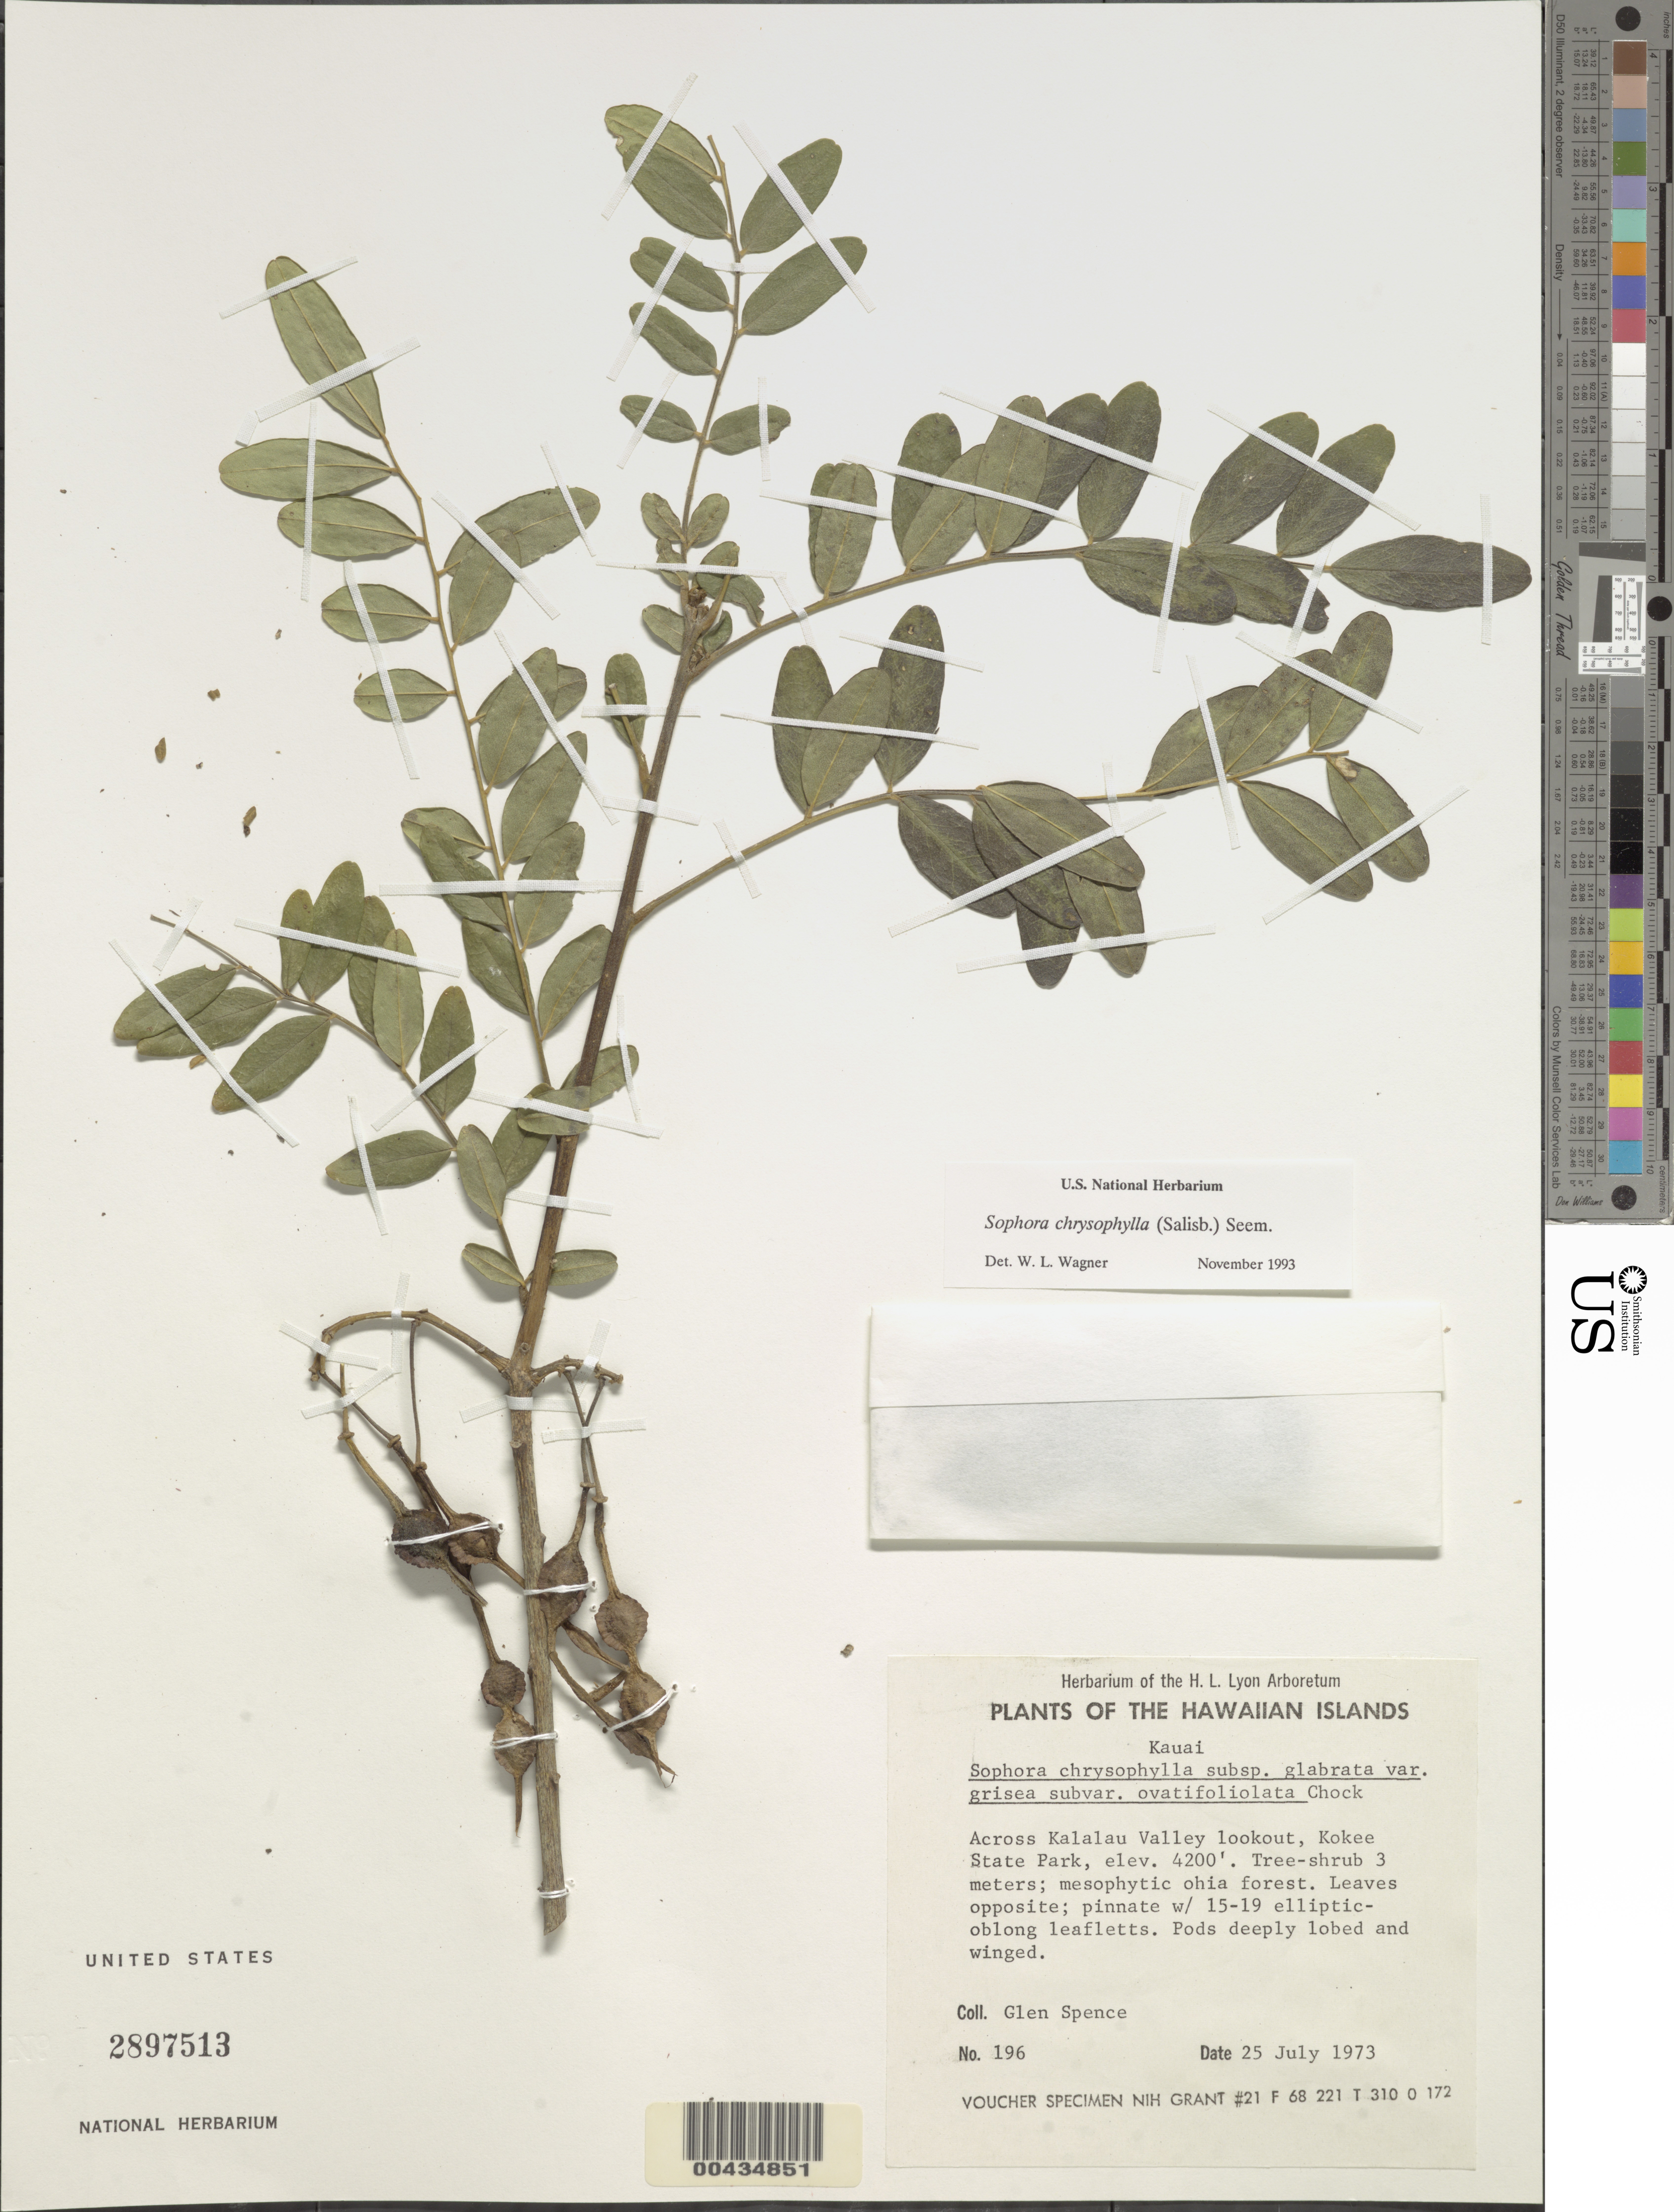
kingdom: Plantae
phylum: Tracheophyta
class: Magnoliopsida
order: Fabales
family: Fabaceae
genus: Sophora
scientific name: Sophora chrysophylla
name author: (Salisb.) Seem.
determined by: Wagner, W. L., (BOT), Smithsonian Institution - National Museum of Natural History (UNITED STATES)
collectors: G. Spence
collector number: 196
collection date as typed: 25 Jul 1973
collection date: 1973-07-25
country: United States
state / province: Hawaii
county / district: Kauai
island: Kaua'i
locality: Across Kalalau Valley lookout, Kokee State Park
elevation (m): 1280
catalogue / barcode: US 2897513